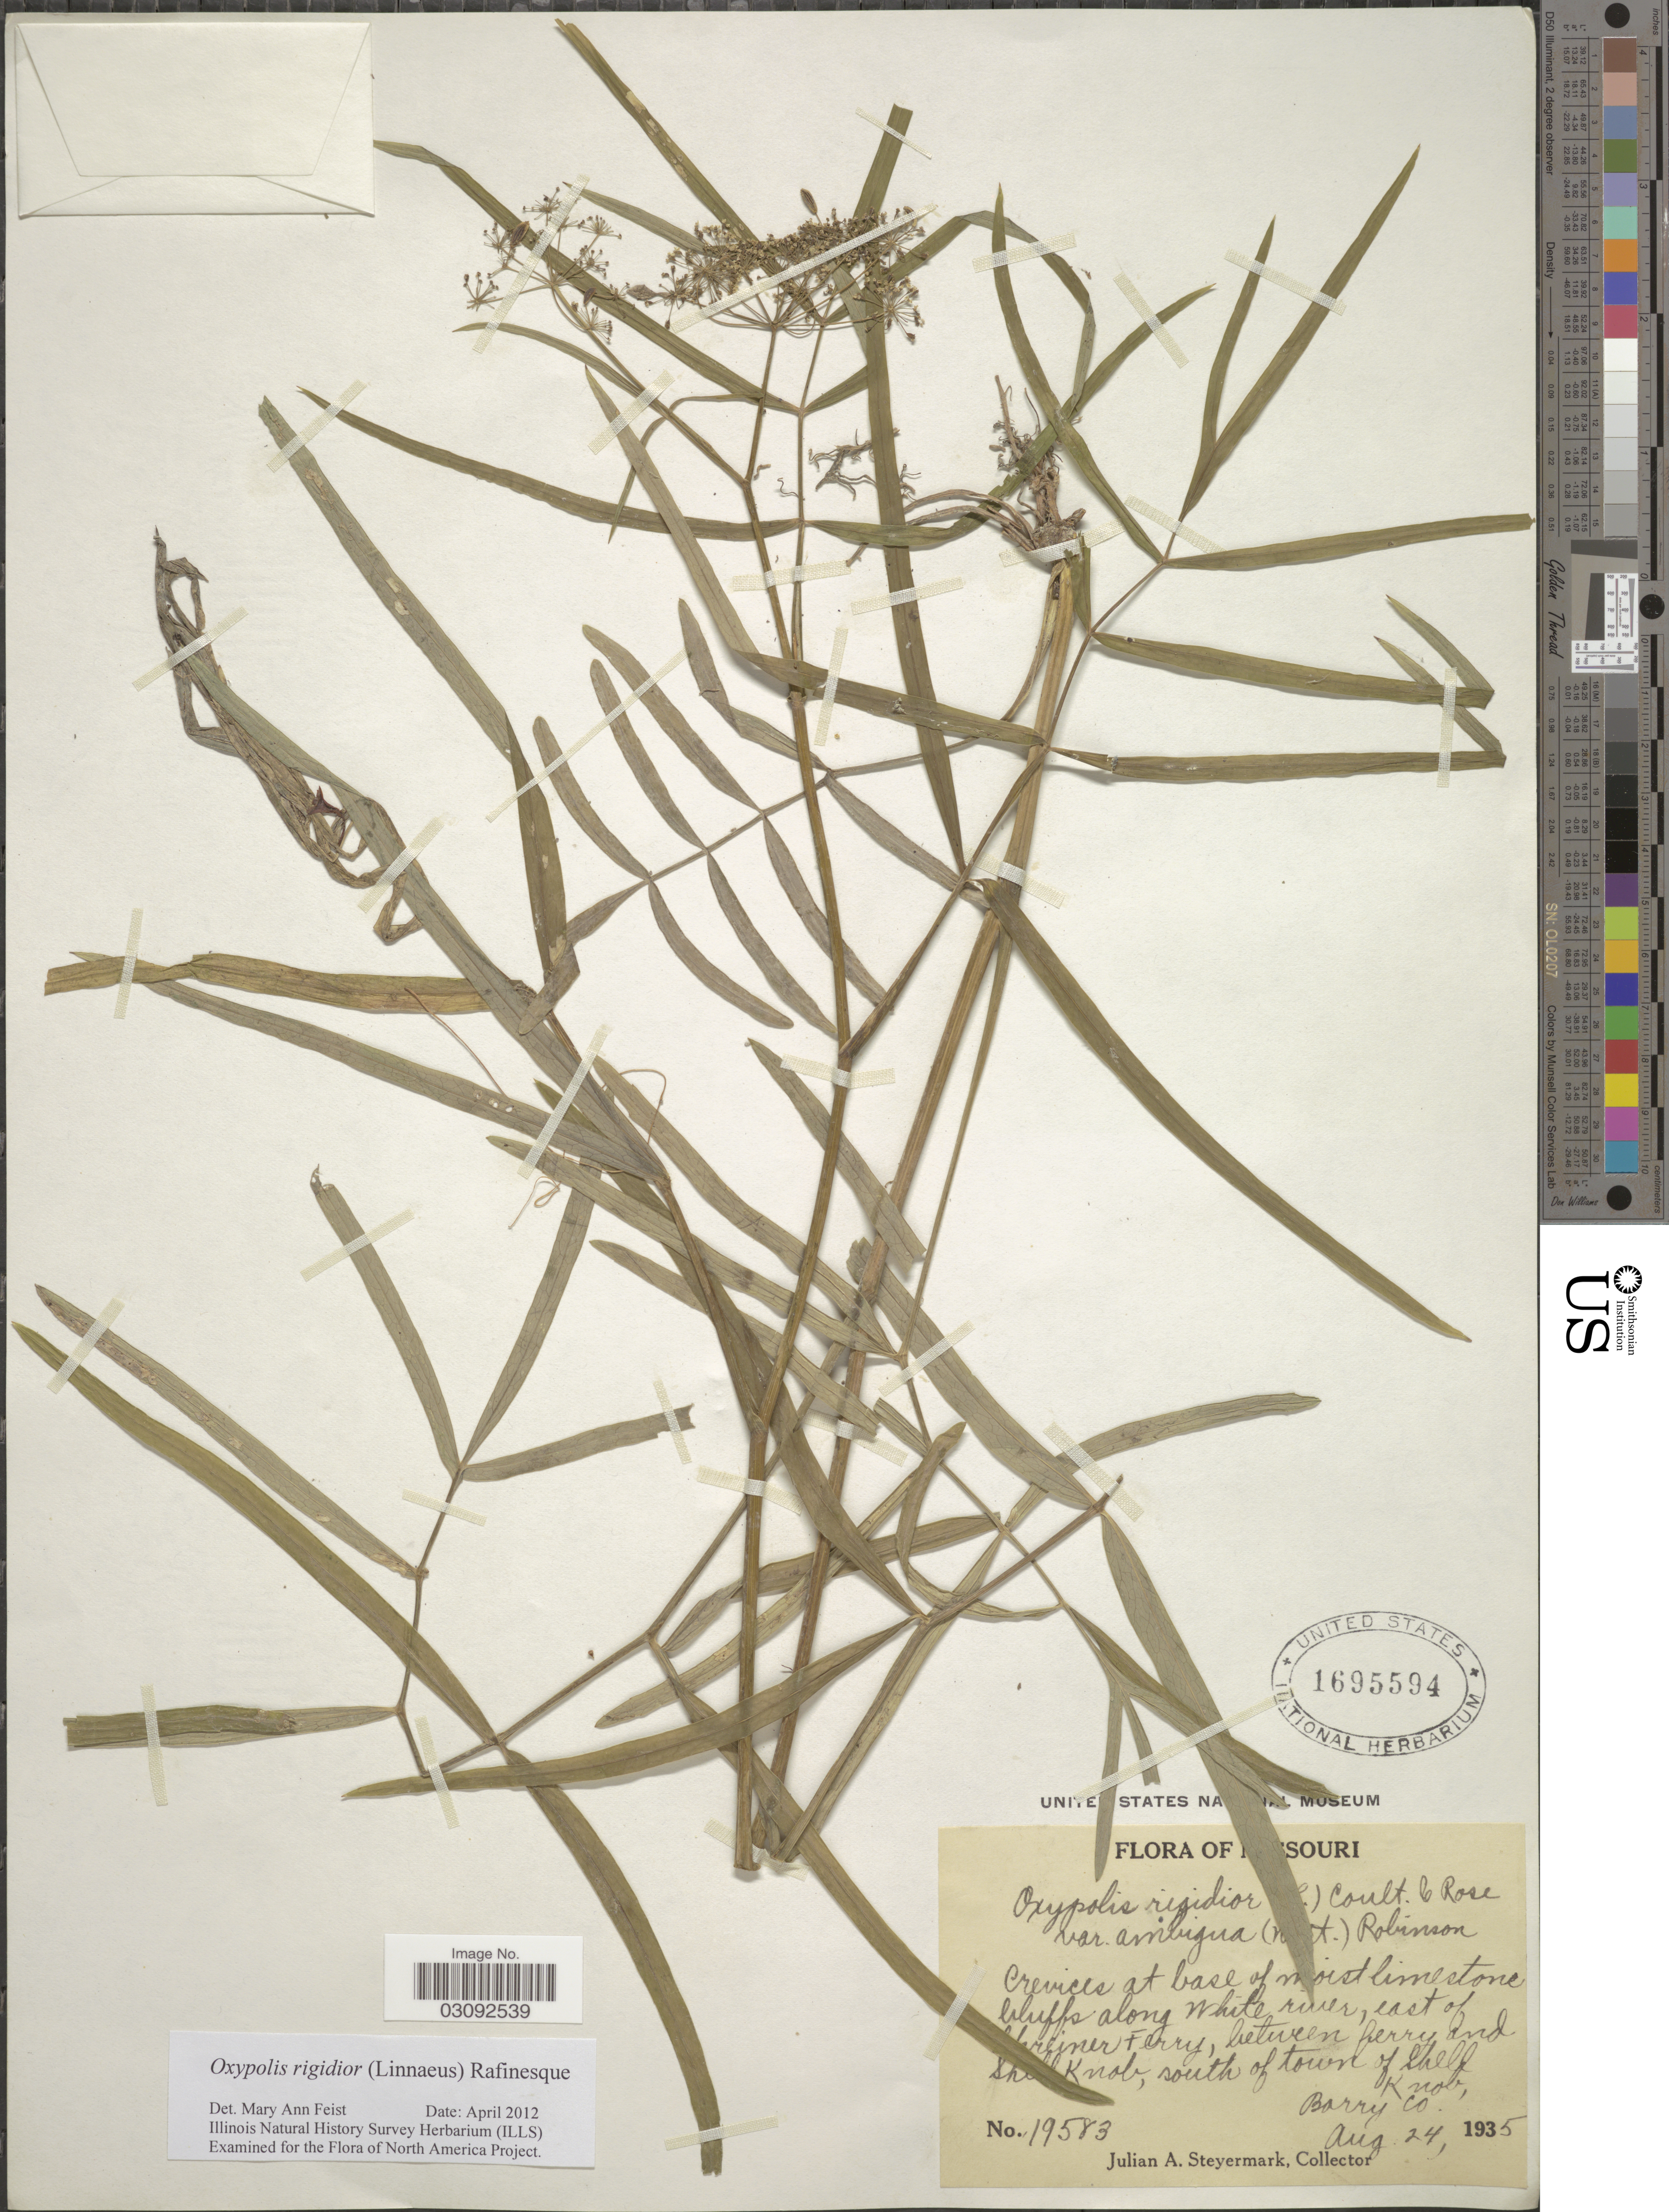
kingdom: Plantae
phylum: Tracheophyta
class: Magnoliopsida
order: Apiales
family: Apiaceae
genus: Oxypolis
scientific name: Oxypolis rigidior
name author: (L.) Raf.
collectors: J. Steyermark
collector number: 19583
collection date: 1935-08-24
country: United States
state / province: Missouri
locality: Crevices at base of moist limestone bluffs along White river, east of Schreiner Ferry, between ferry and Shell Knob,, south of town of Shell Knob. Barry Co.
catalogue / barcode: US 1695594